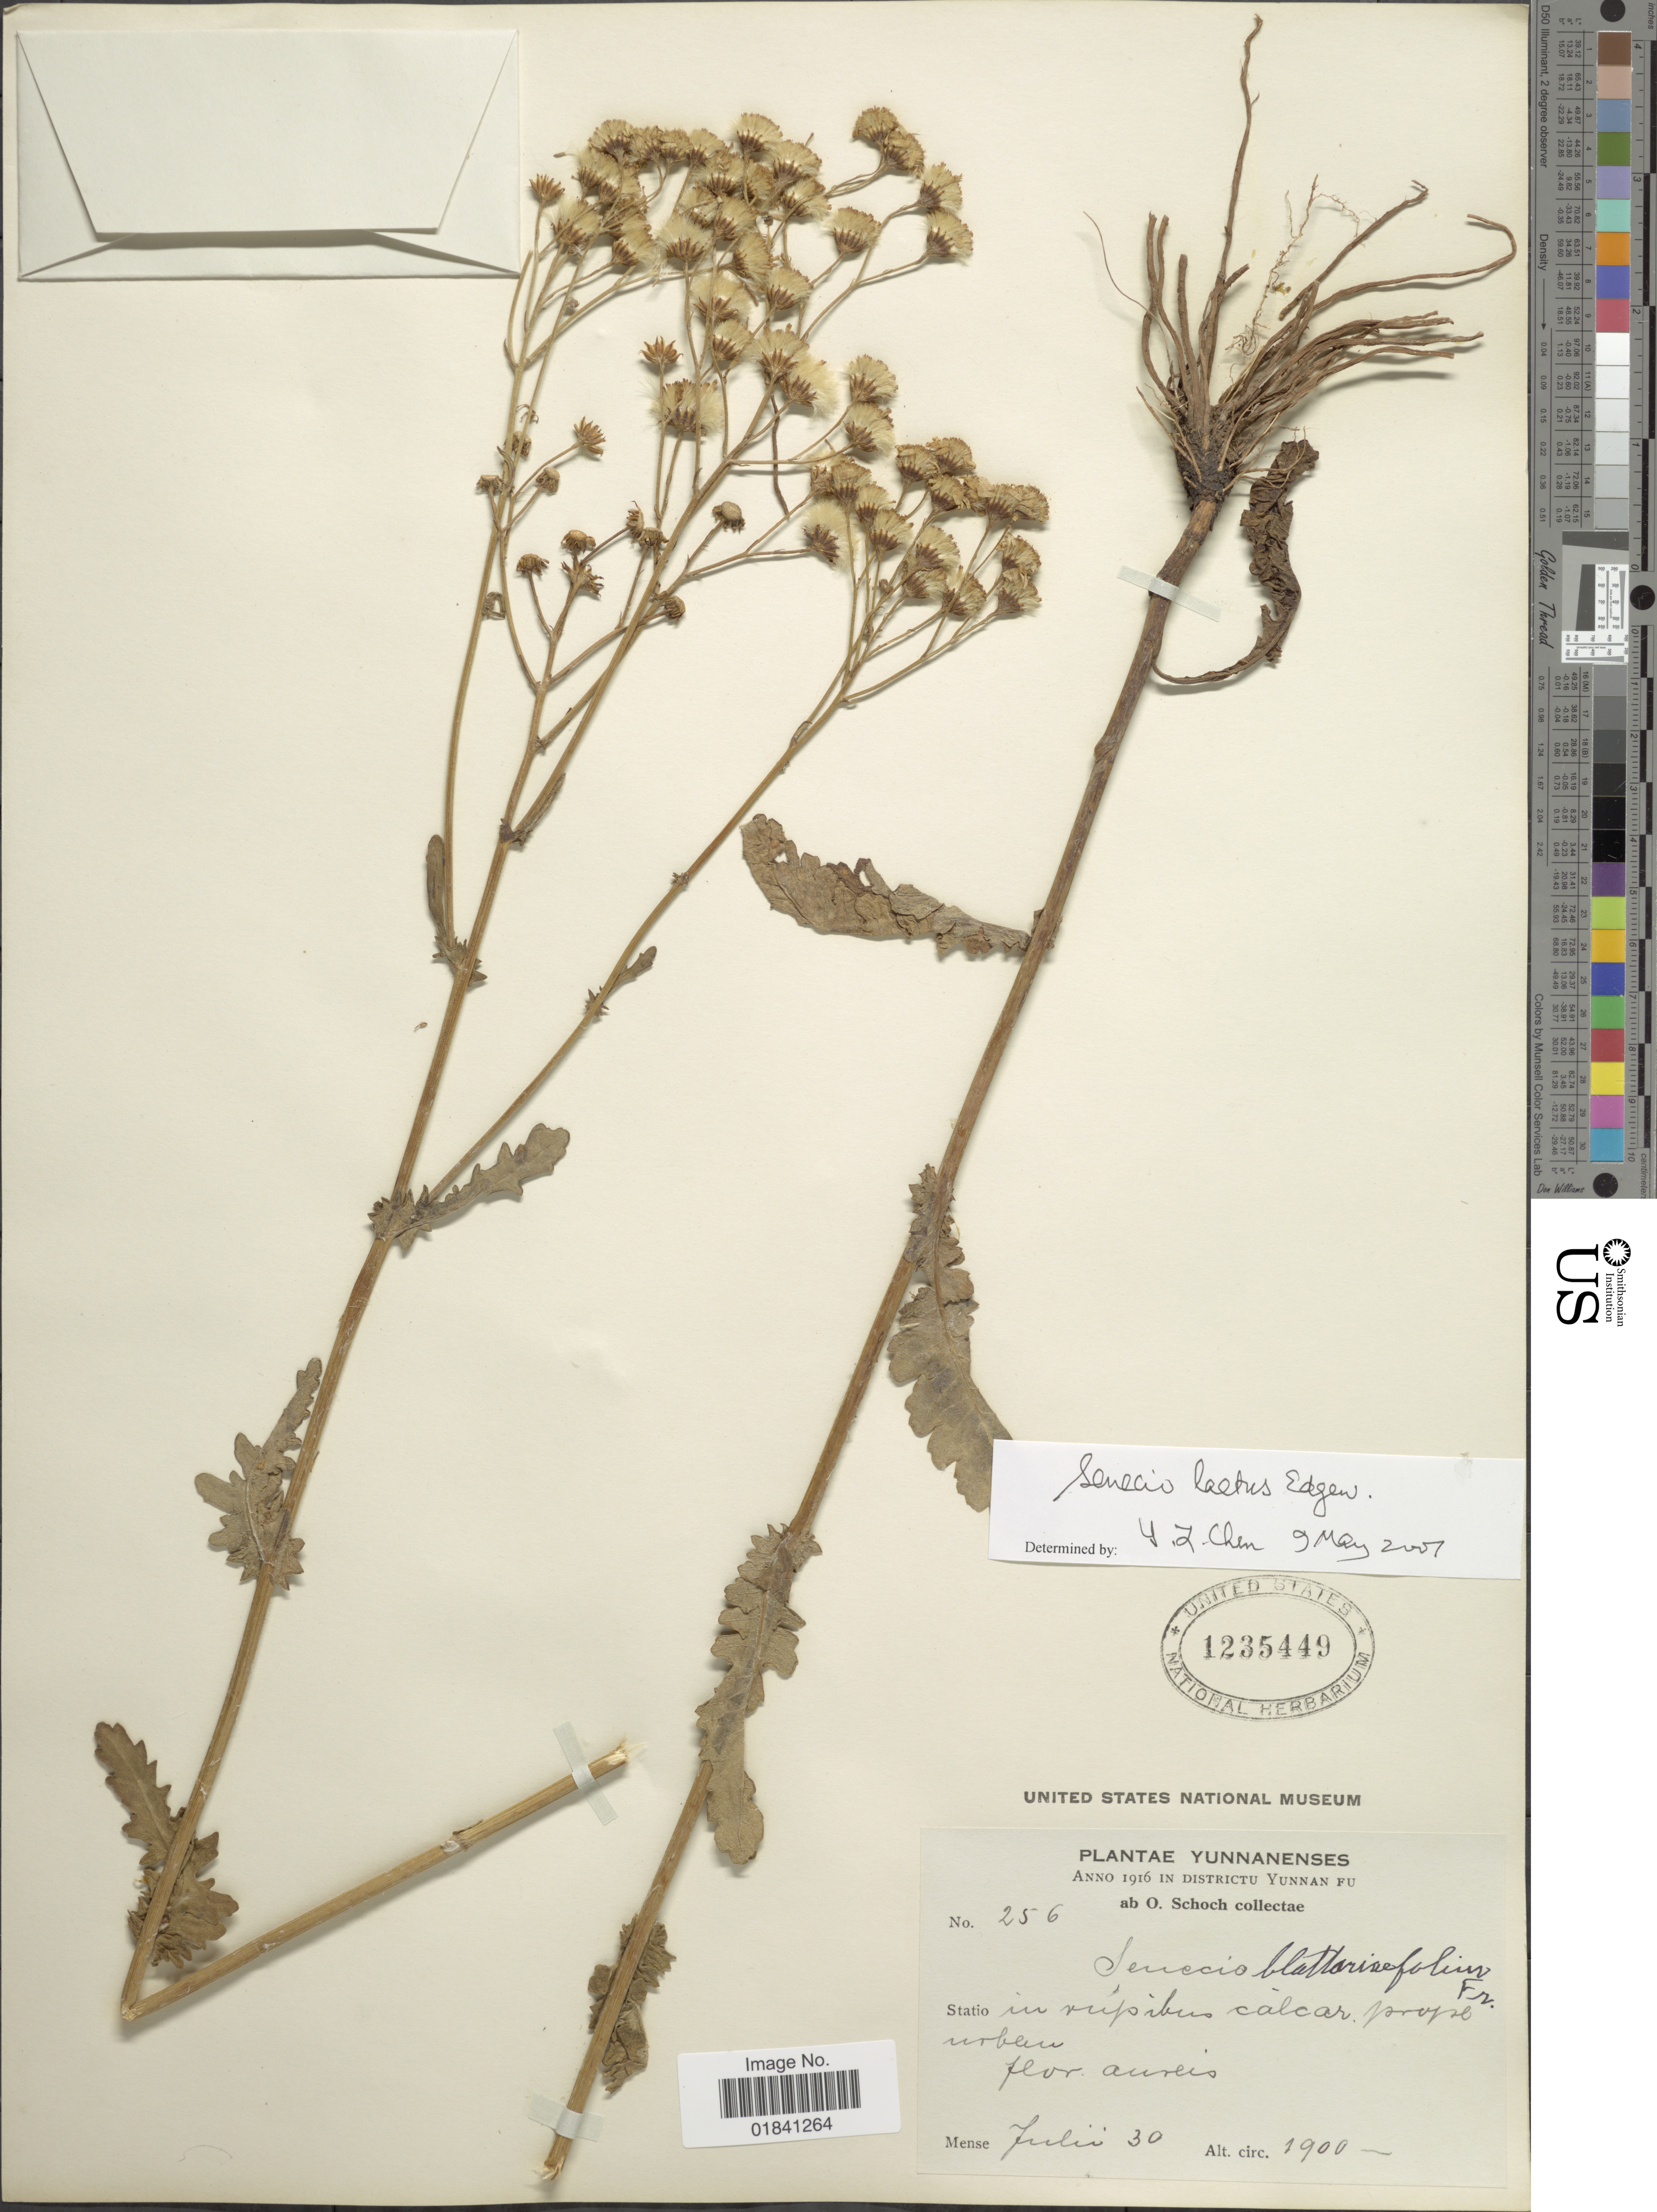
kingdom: Plantae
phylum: Tracheophyta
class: Magnoliopsida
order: Asterales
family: Asteraceae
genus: Senecio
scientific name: Senecio laetus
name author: Edgew.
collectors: O. Schoch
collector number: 256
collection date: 1916-07-30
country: China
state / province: Yunnan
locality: District Yunnan Fu.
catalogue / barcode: US 1235449